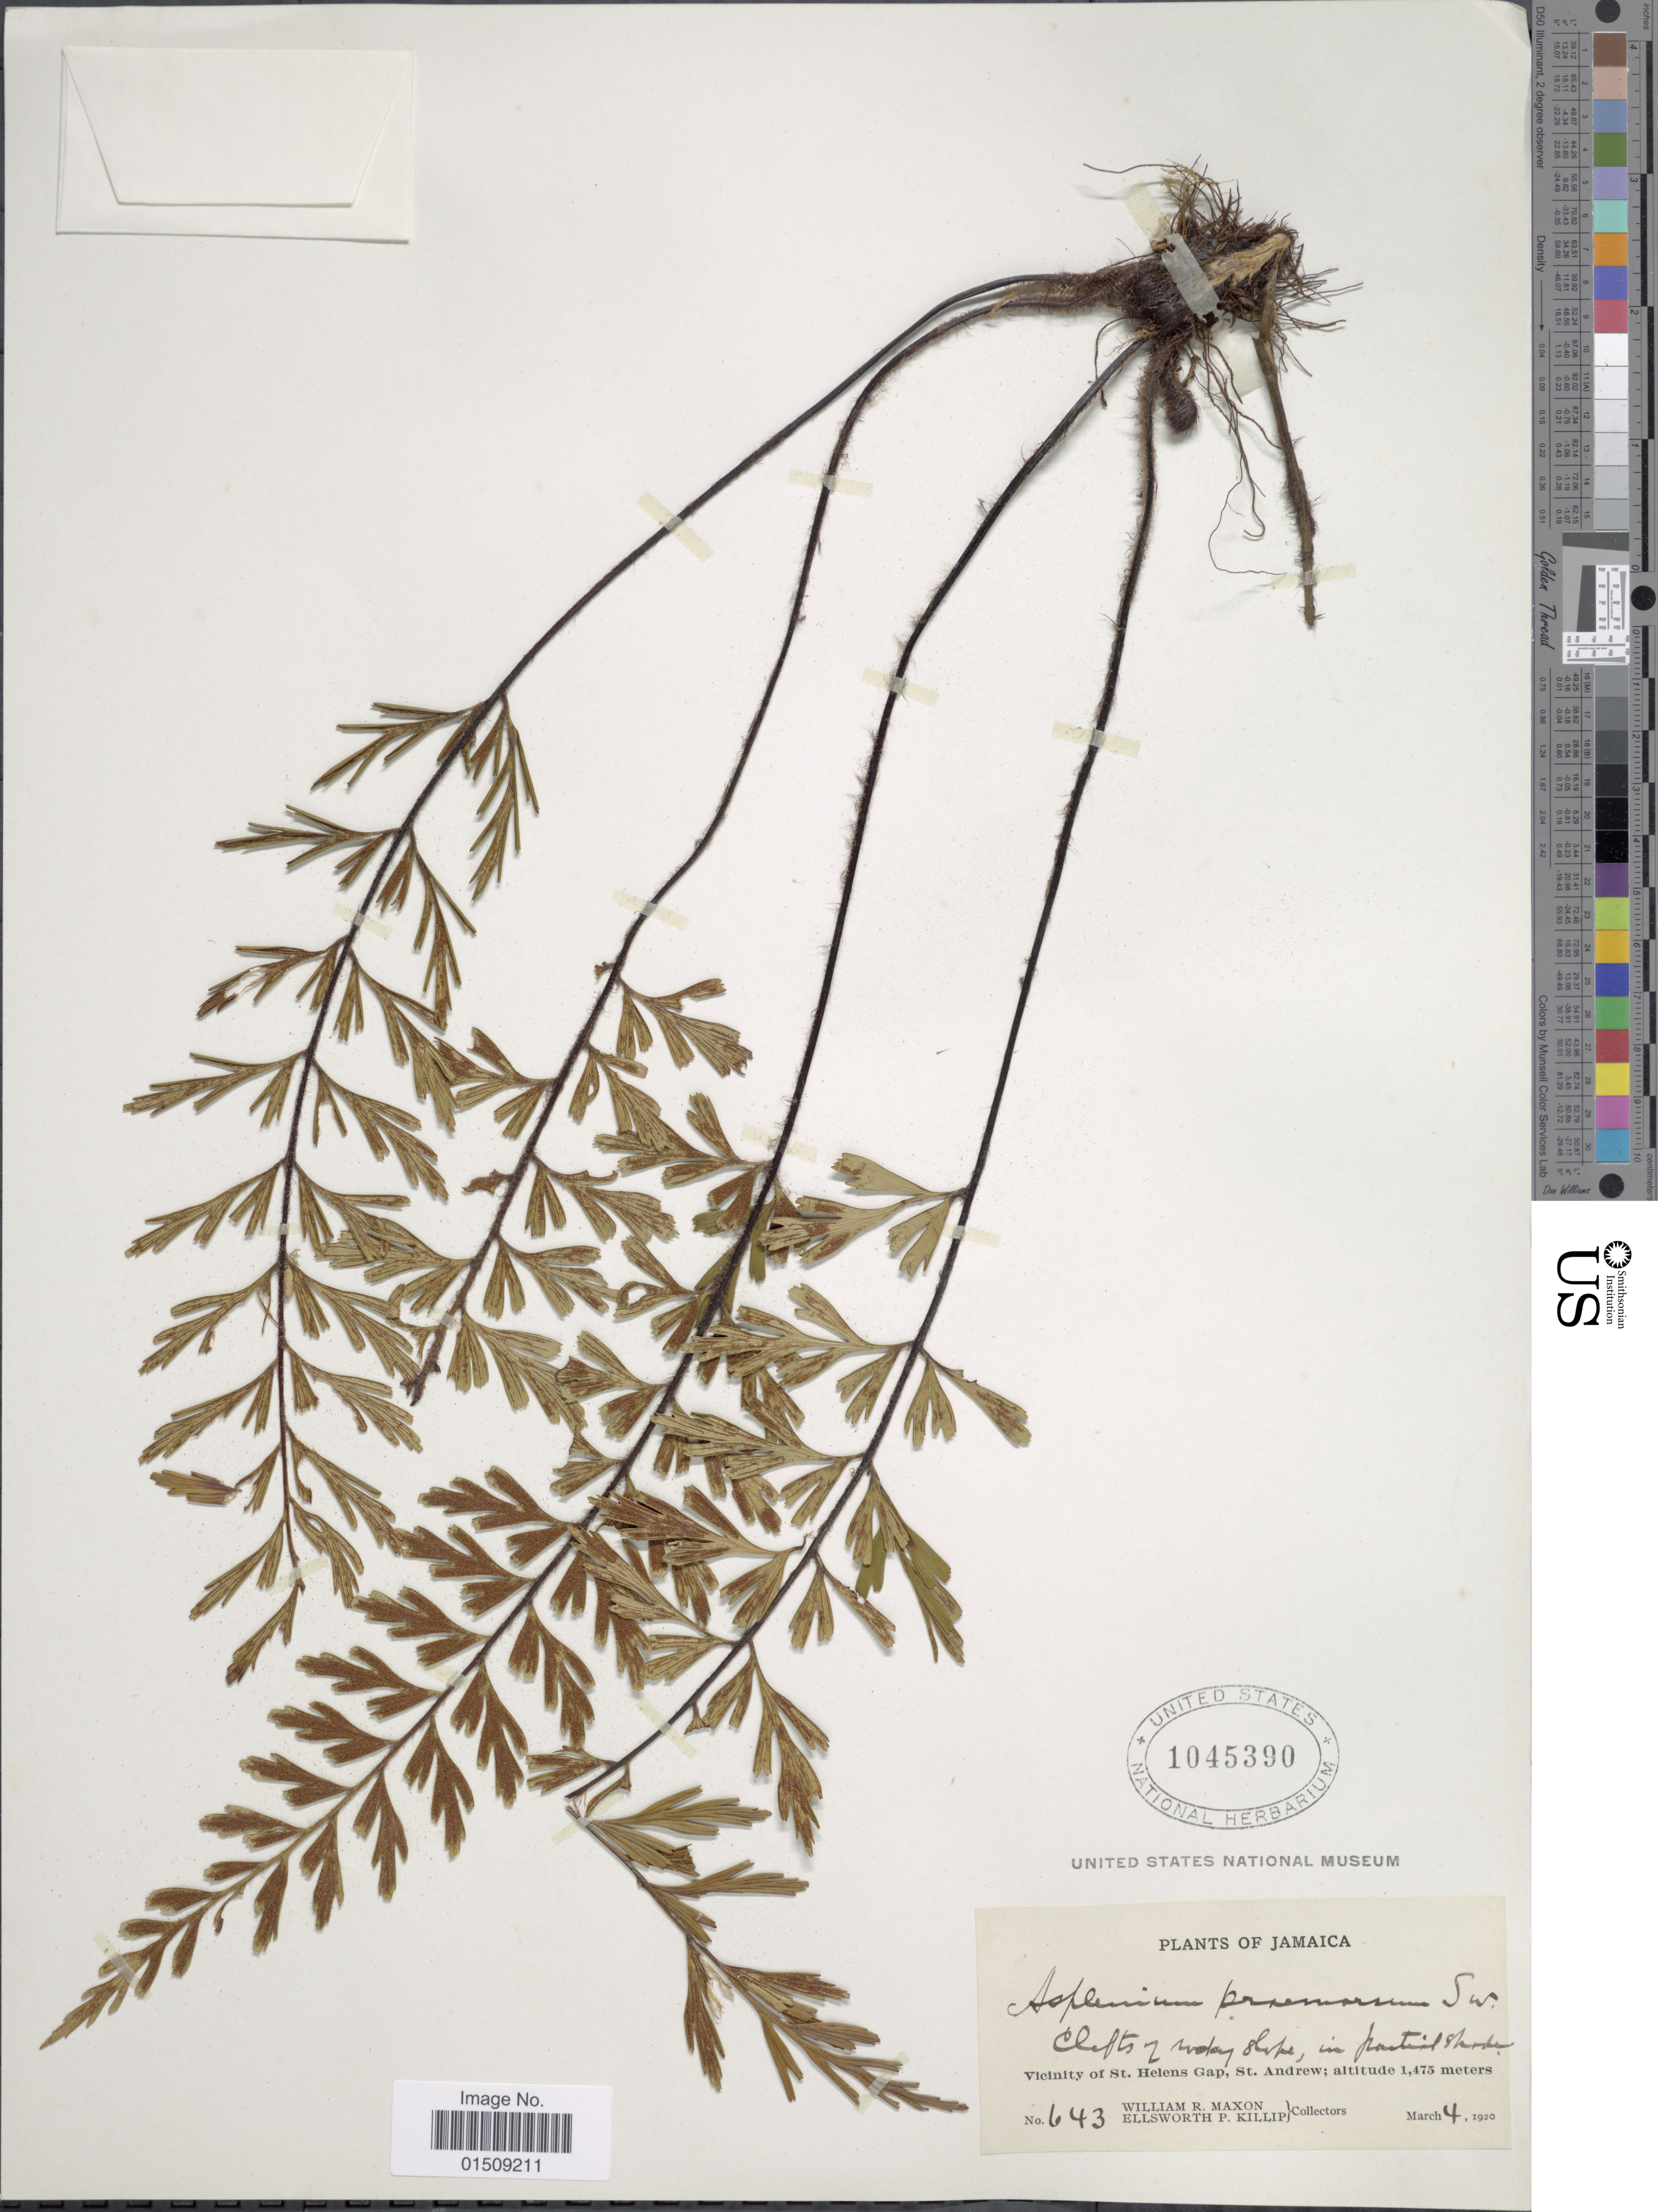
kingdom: Plantae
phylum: Tracheophyta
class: Polypodiopsida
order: Polypodiales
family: Aspleniaceae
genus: Asplenium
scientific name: Asplenium praemorsum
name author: Sw.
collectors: W. R. Maxon & E. P. Killip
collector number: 643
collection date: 1920-03-04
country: Jamaica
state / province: Saint Andrew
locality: Vicinity of St. Helens Gap, St. Andrew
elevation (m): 1475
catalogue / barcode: US 1045390